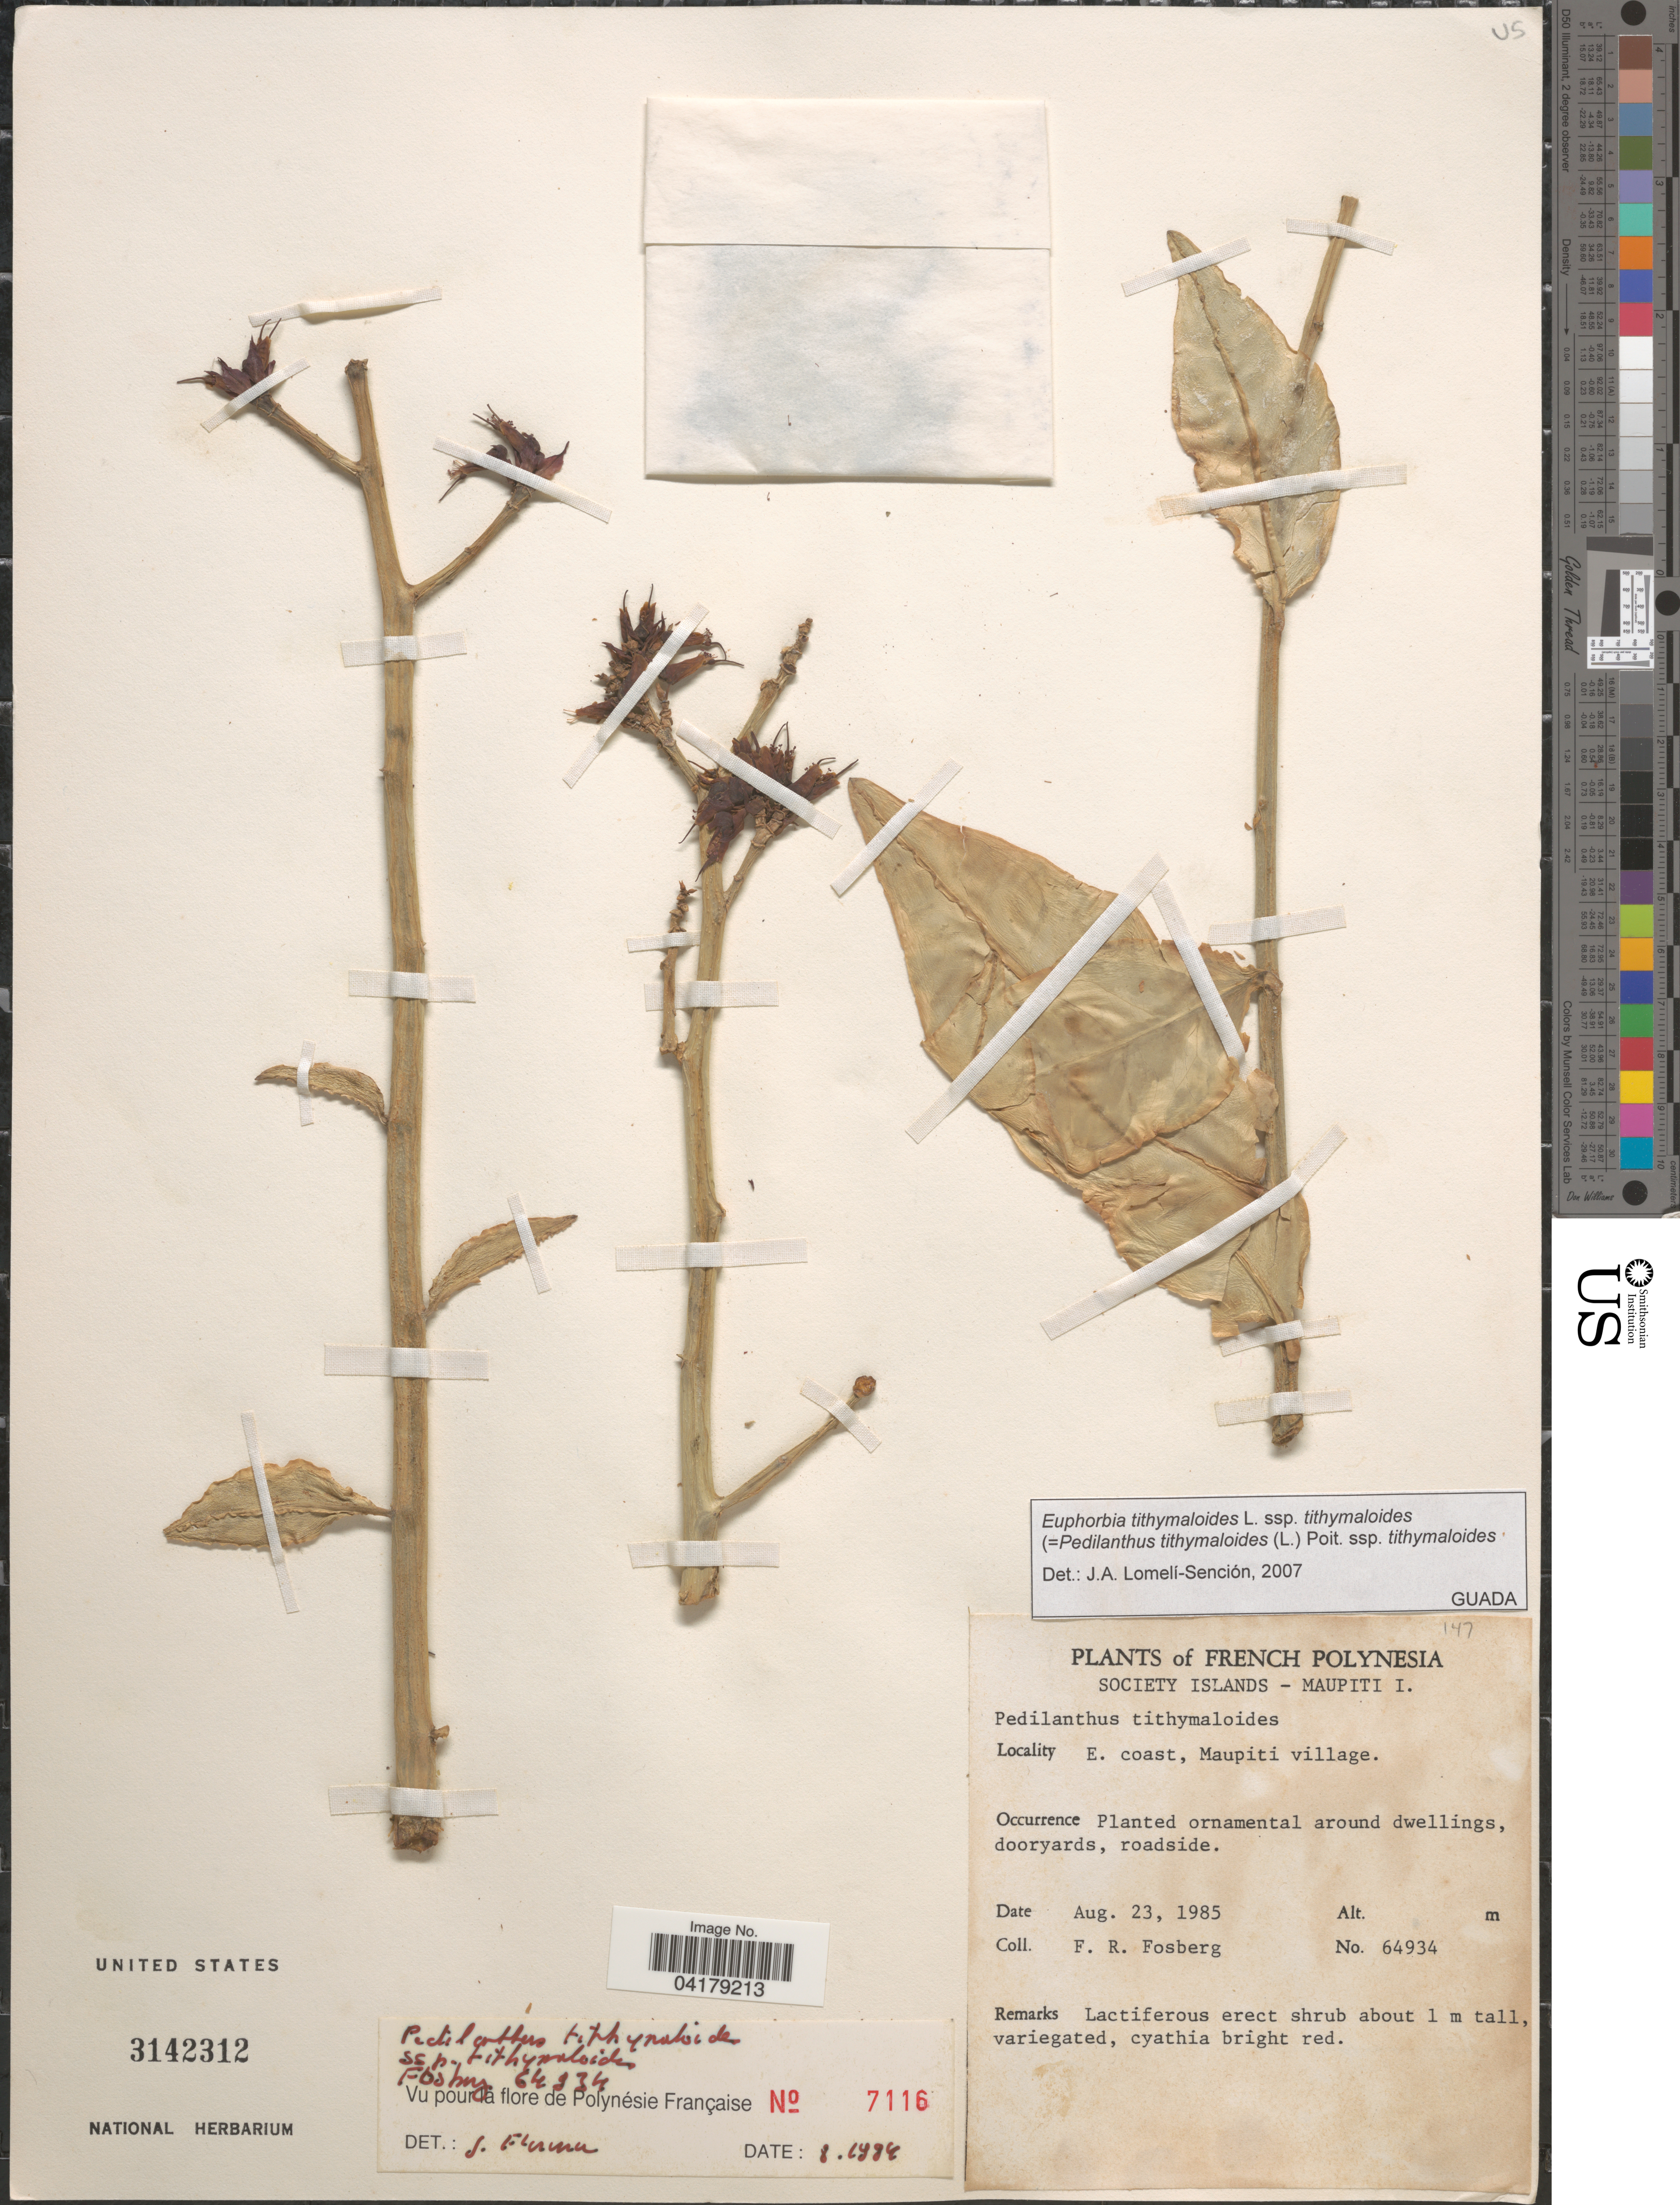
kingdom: Plantae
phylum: Tracheophyta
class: Magnoliopsida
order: Malpighiales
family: Euphorbiaceae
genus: Euphorbia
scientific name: Euphorbia tithymaloides subsp. tithymaloides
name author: L.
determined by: Lomeli Sención, José A.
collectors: F. R. Fosberg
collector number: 64934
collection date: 1985-08-23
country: French Polynesia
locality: Society Islands - Maupiti I. E. coast, Maupiti village.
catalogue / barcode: US 3142312